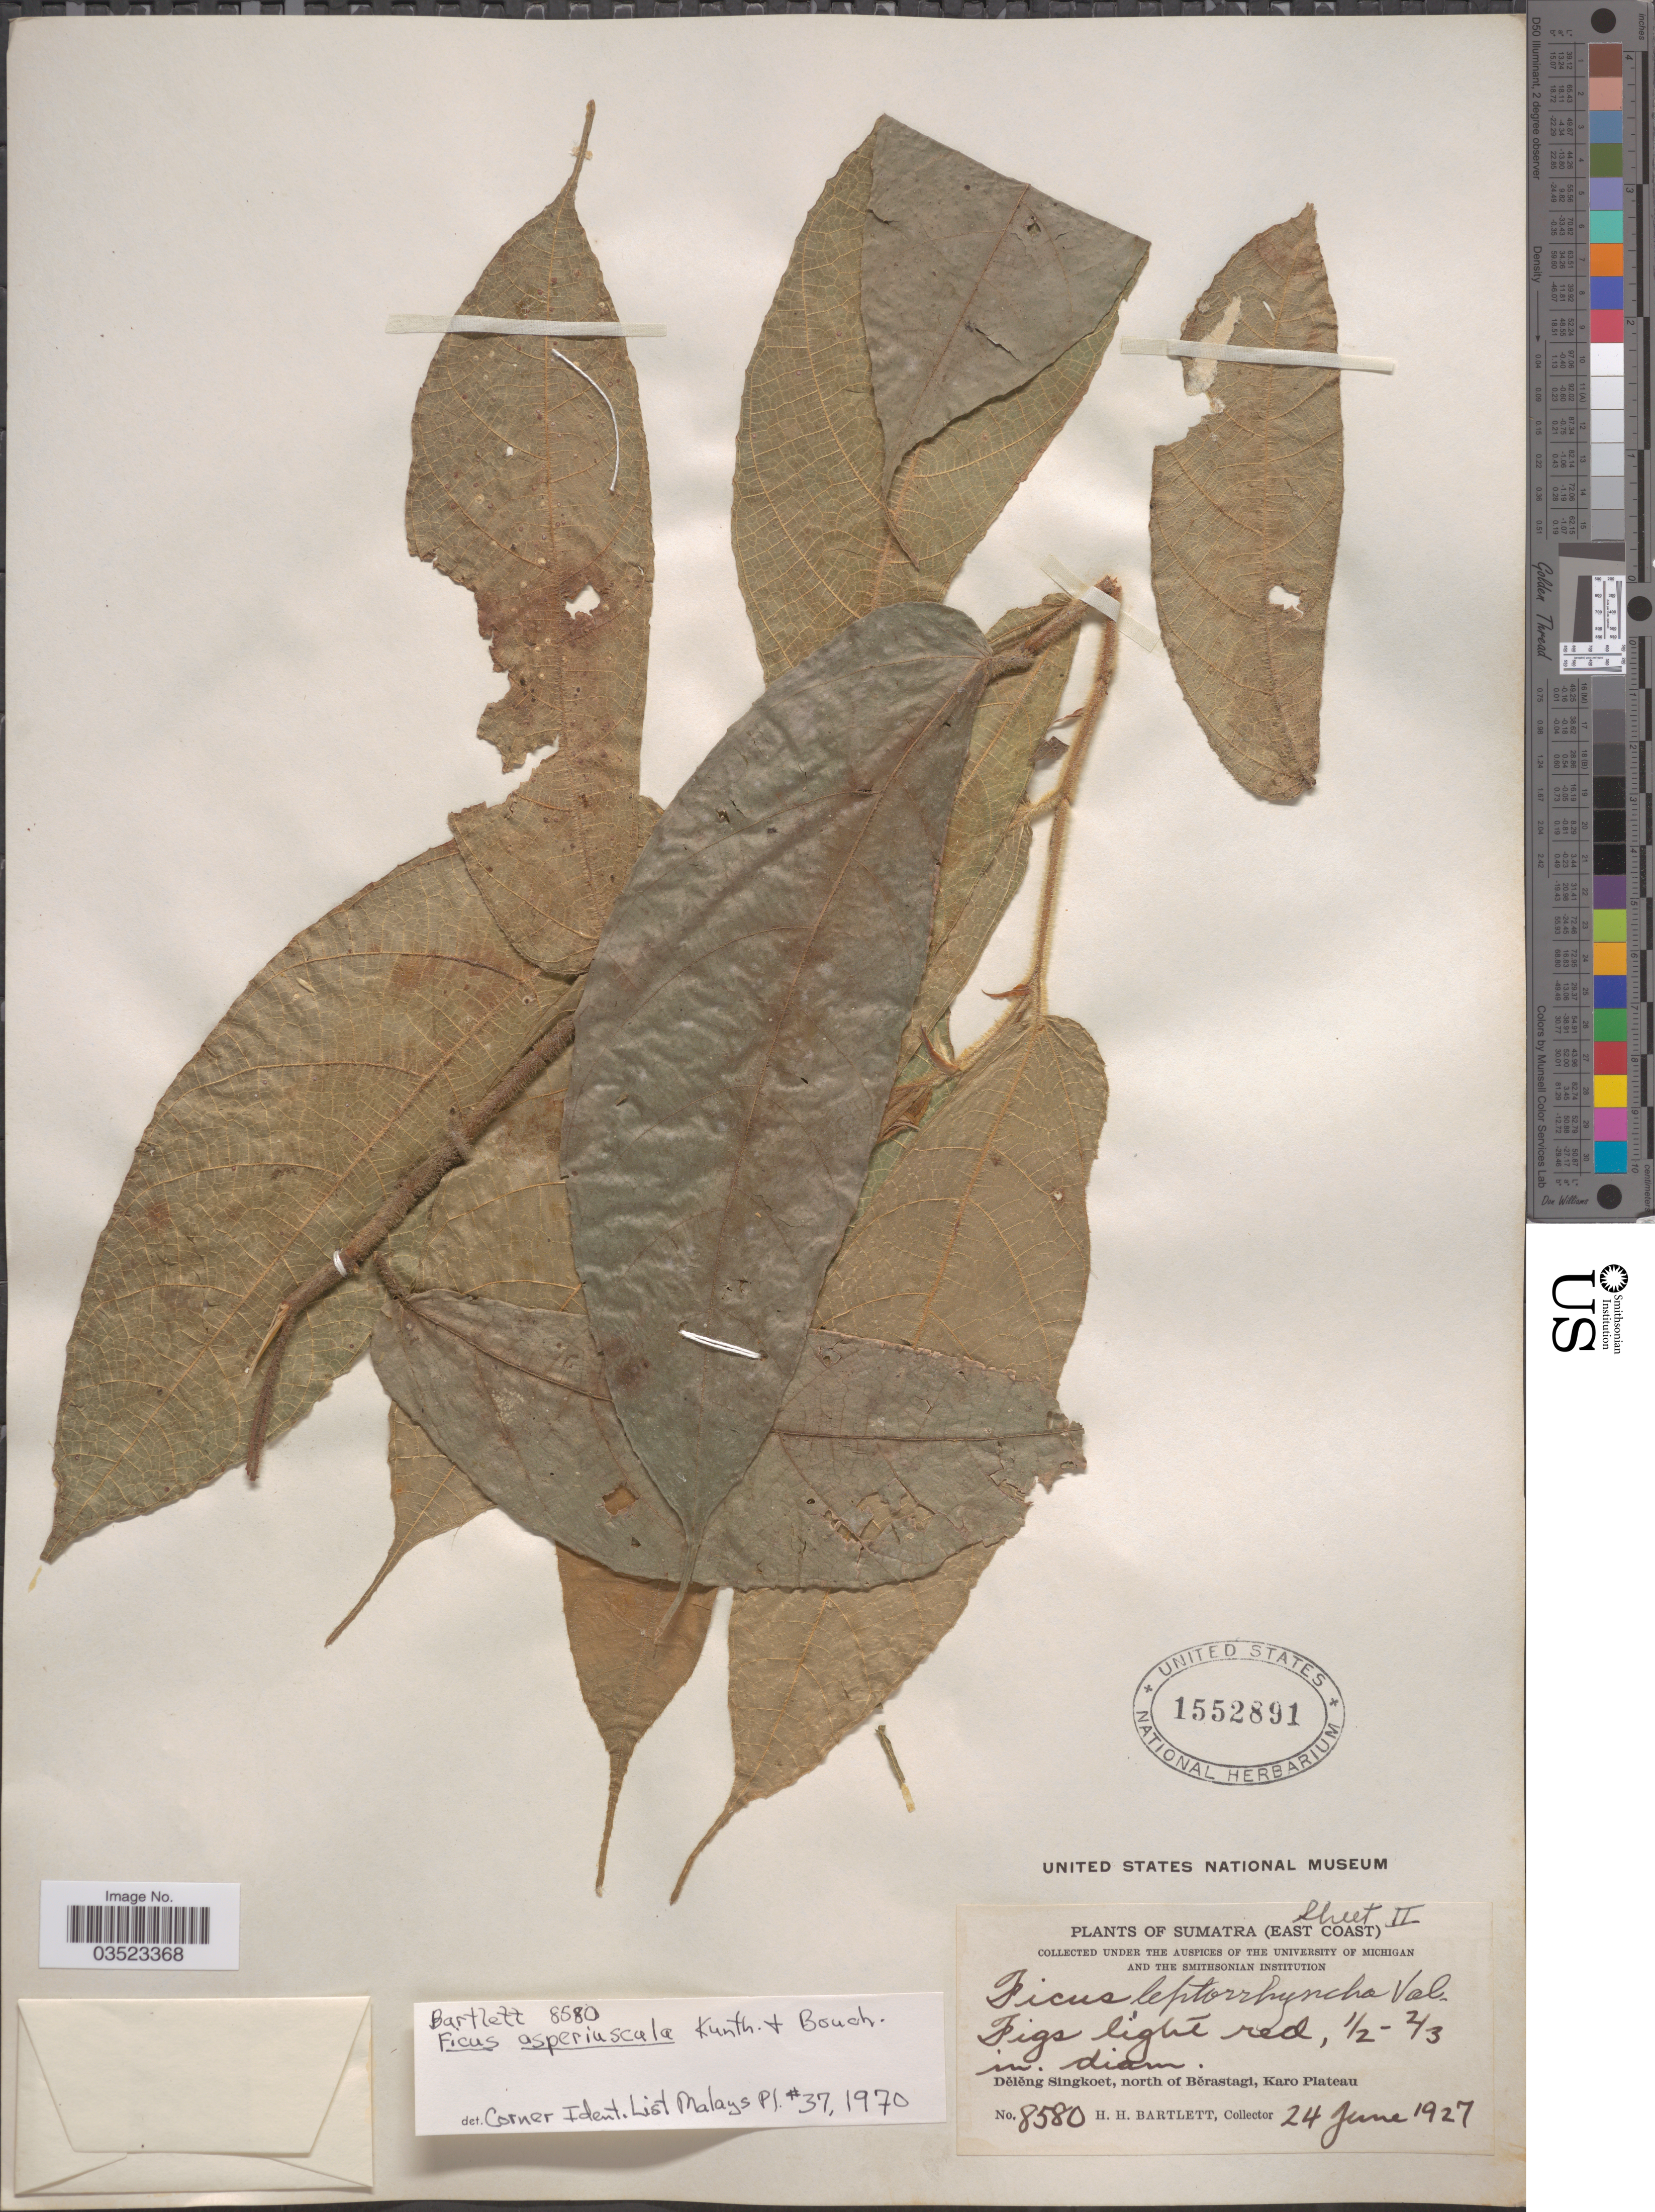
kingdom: Plantae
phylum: Tracheophyta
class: Magnoliopsida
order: Rosales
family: Moraceae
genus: Ficus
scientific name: Ficus asperiuscula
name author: Kunth & Bouch.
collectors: H. H. Bartlett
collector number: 8580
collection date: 1927-06-24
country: Indonesia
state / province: Sumatra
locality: Sumatra (East Coast). Dĕlĕng Singkoet, north of Bĕrastagi, Karo Plateau.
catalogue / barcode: US 1552891